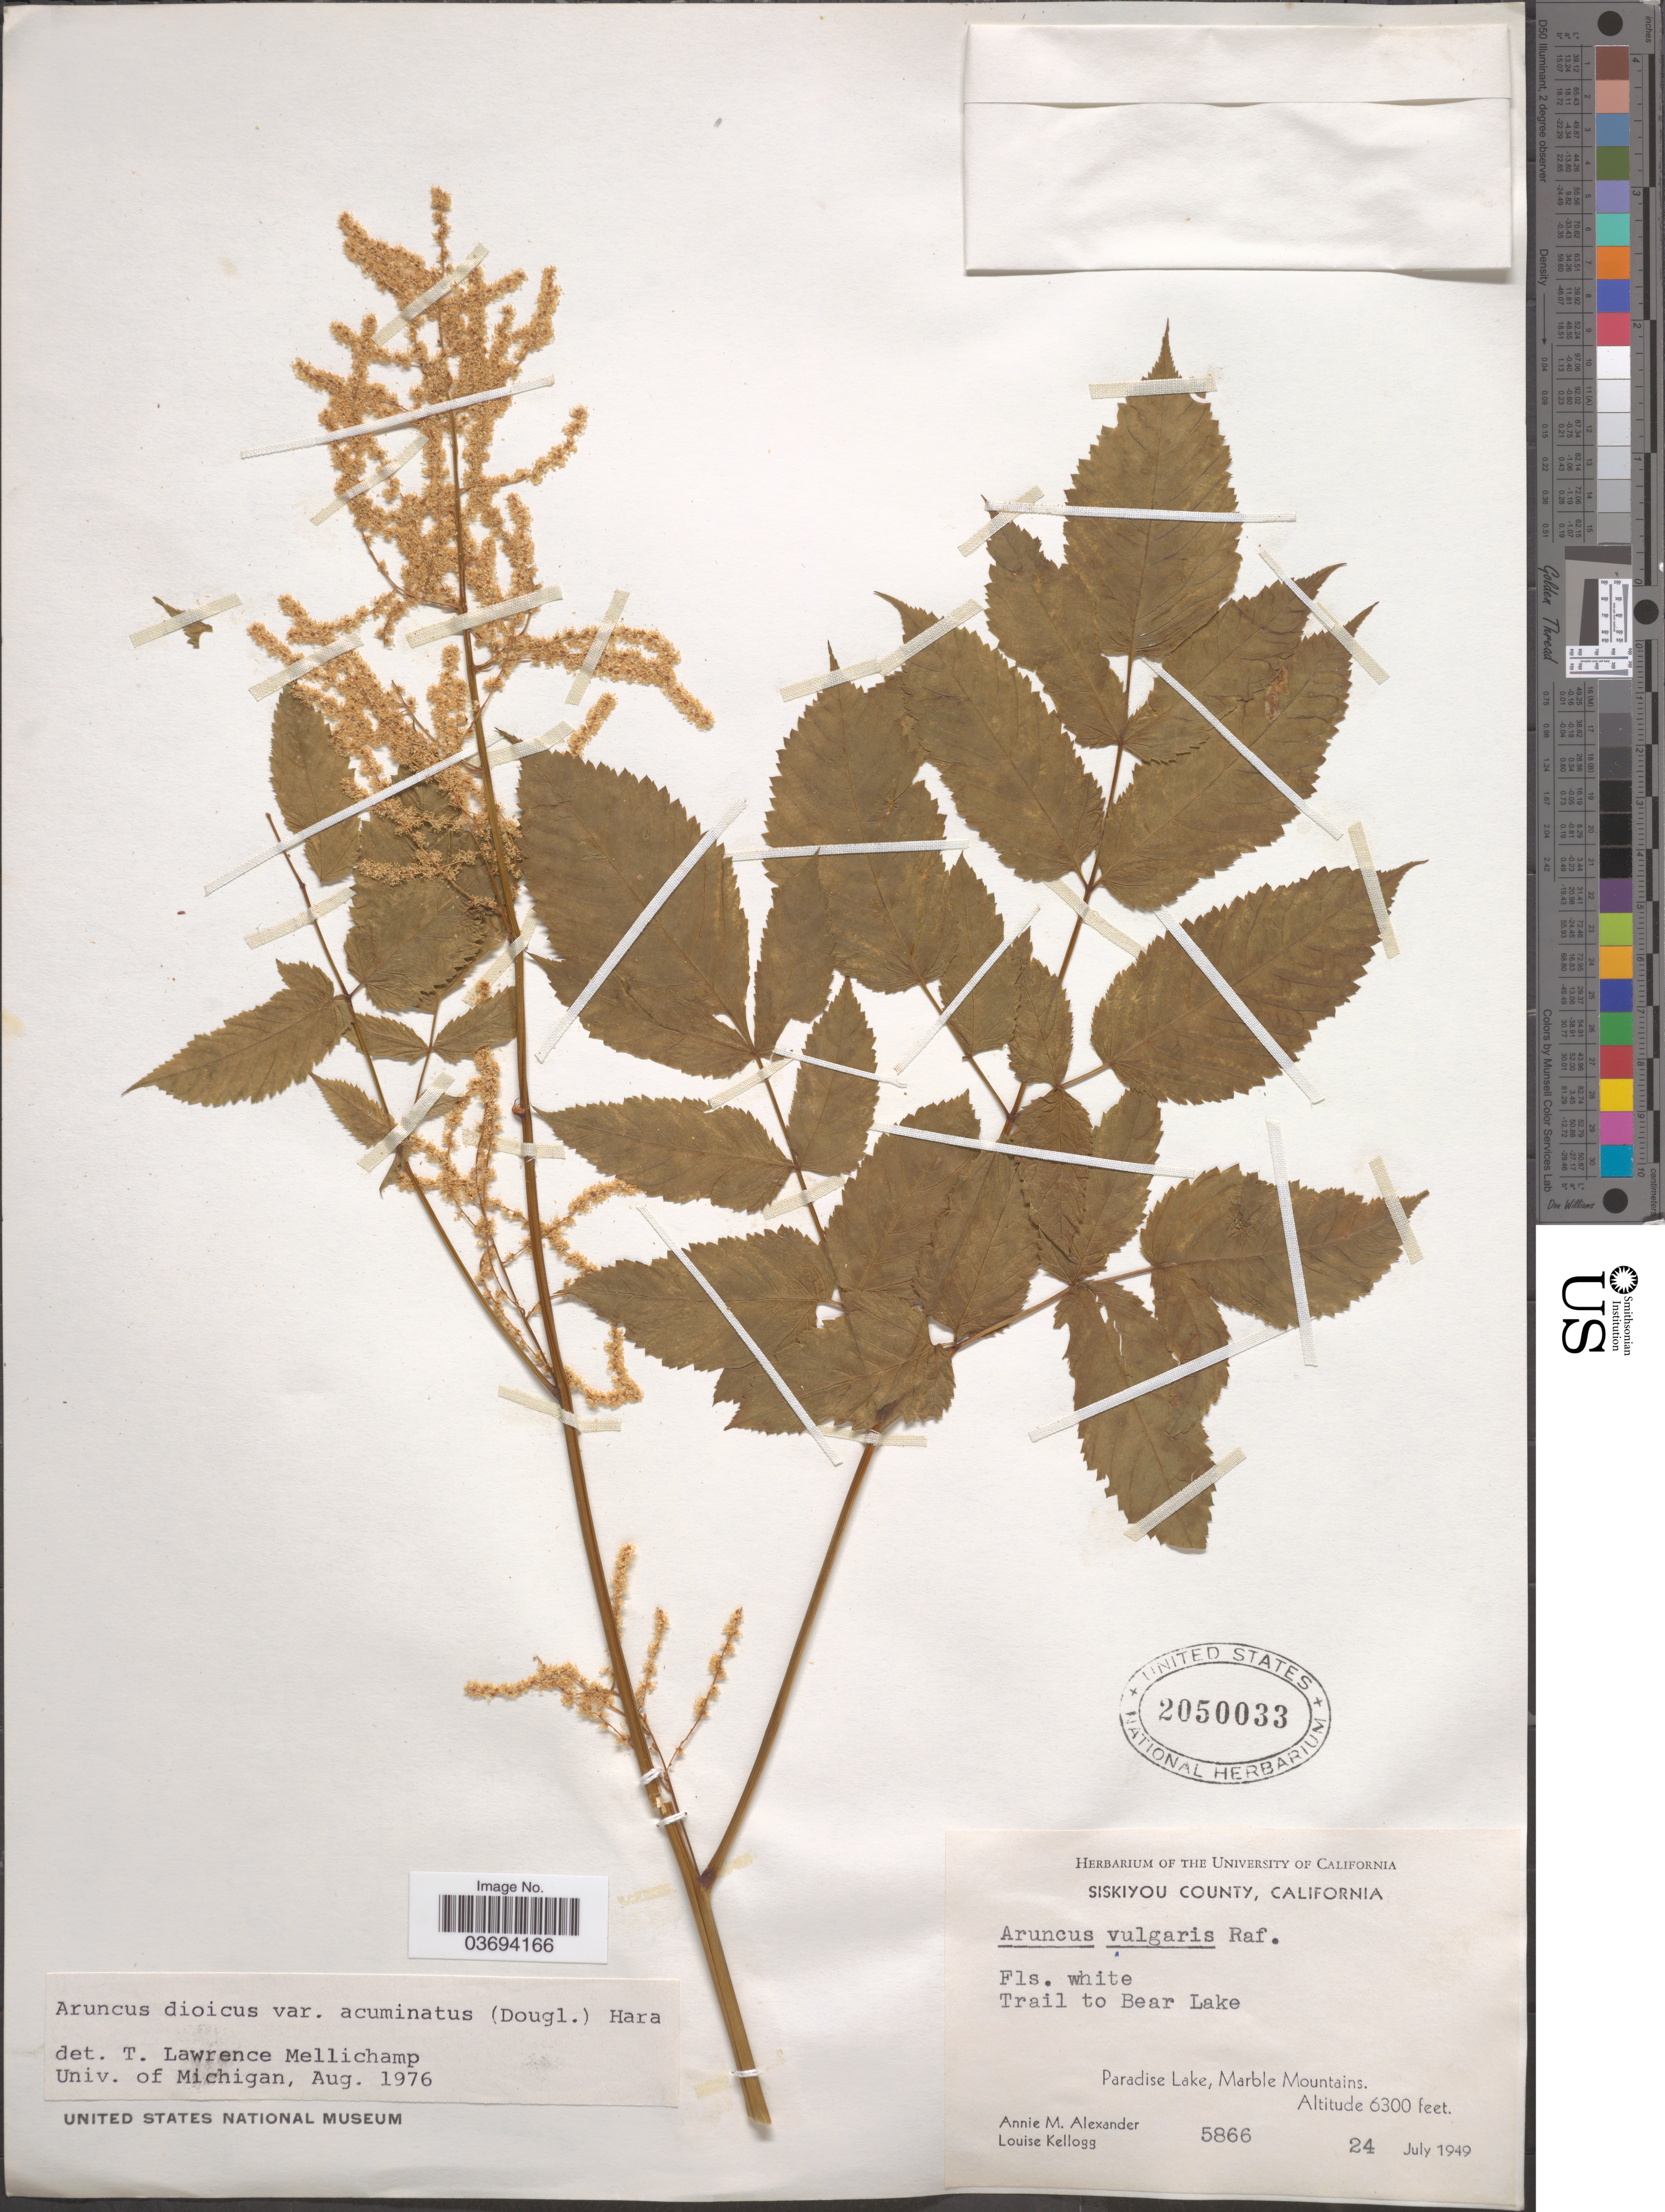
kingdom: Plantae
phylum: Tracheophyta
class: Magnoliopsida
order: Rosales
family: Rosaceae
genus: Aruncus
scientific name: Aruncus dioicus var. acuminatus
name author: (Rydb.) H. Hara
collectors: A. M. Alexander & L. Kellogg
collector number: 5866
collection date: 1949-07-24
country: United States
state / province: California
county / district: Siskiyou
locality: Siskiyou County. Trail to Bear Lake. Paradise Lake, Marble Mountains.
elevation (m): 1920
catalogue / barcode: US 2050033